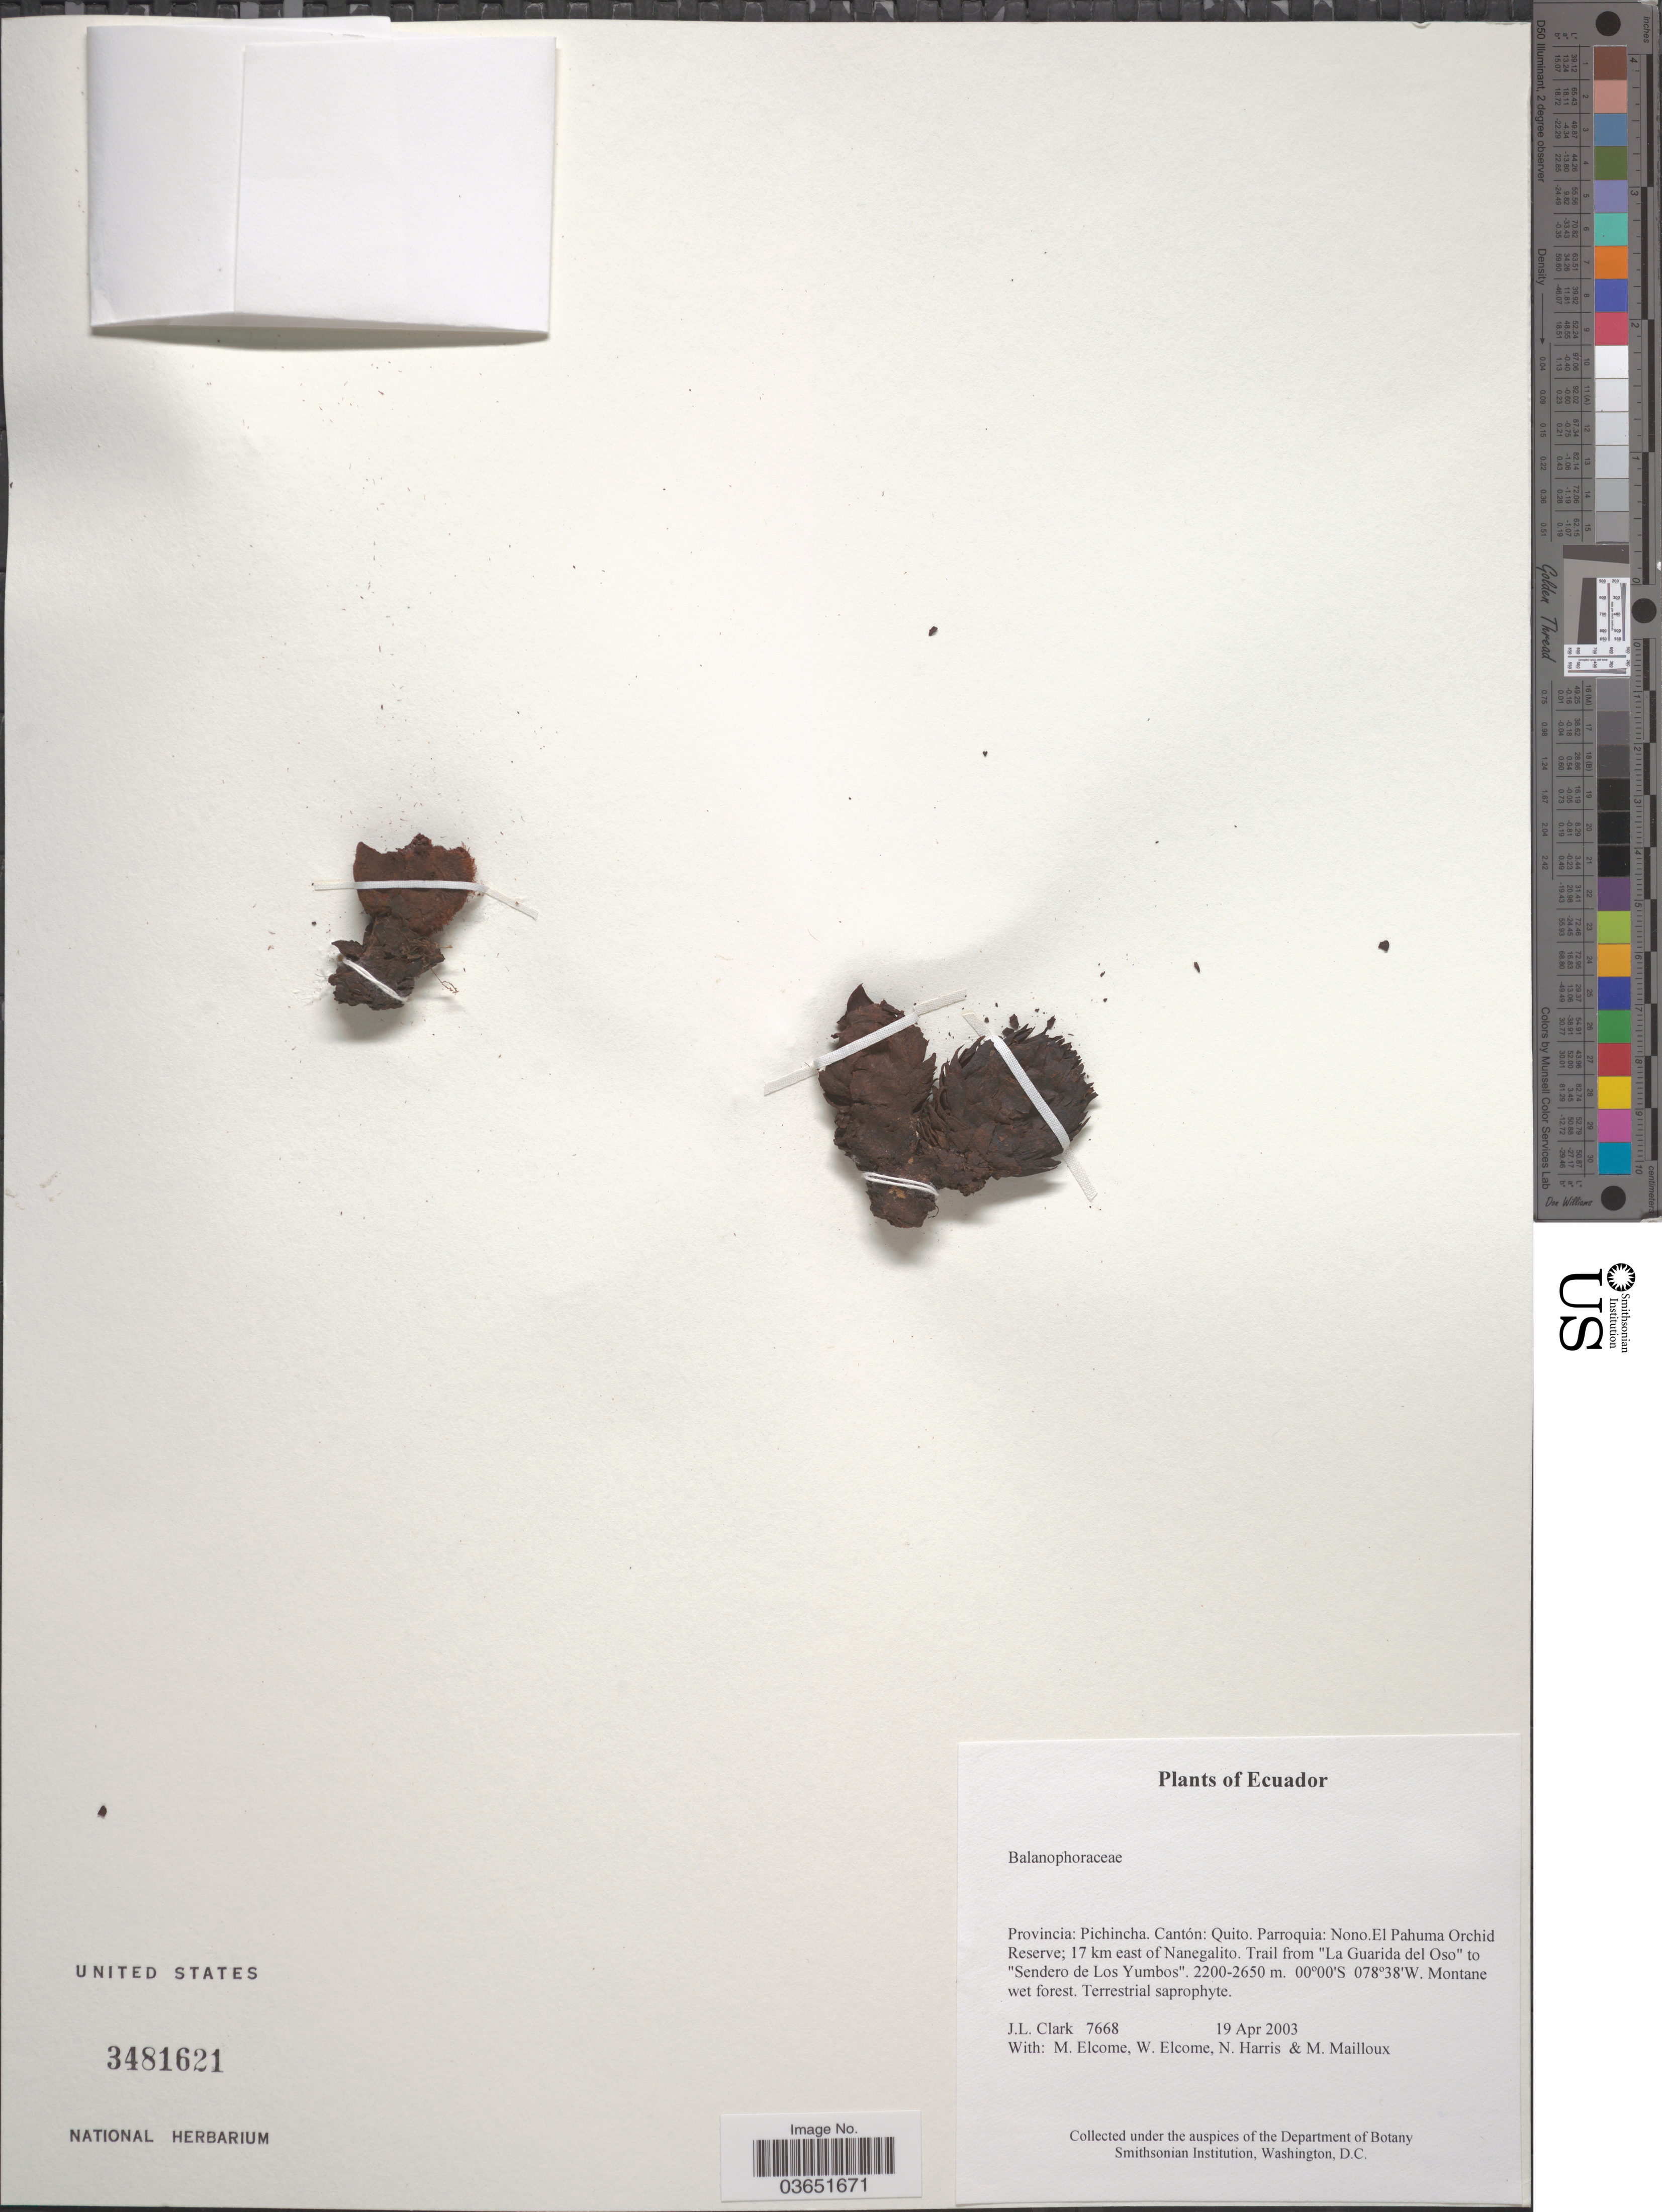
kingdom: Plantae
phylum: Tracheophyta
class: Magnoliopsida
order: Santalales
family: Balanophoraceae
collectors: J. L. Clark, M. Elcome, W. Elcome, N. Harris & M. Mailloux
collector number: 7668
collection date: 2003-04-19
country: Ecuador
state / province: Pichincha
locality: Cantón: Quito. Parroquia: Nono. El Pahuma Orchid Reserve; 17 km east of Nanegalito. Trail from "La Guarida del Oso" to "Sendero de Los Yumbos".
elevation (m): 2200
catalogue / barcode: US 3481621